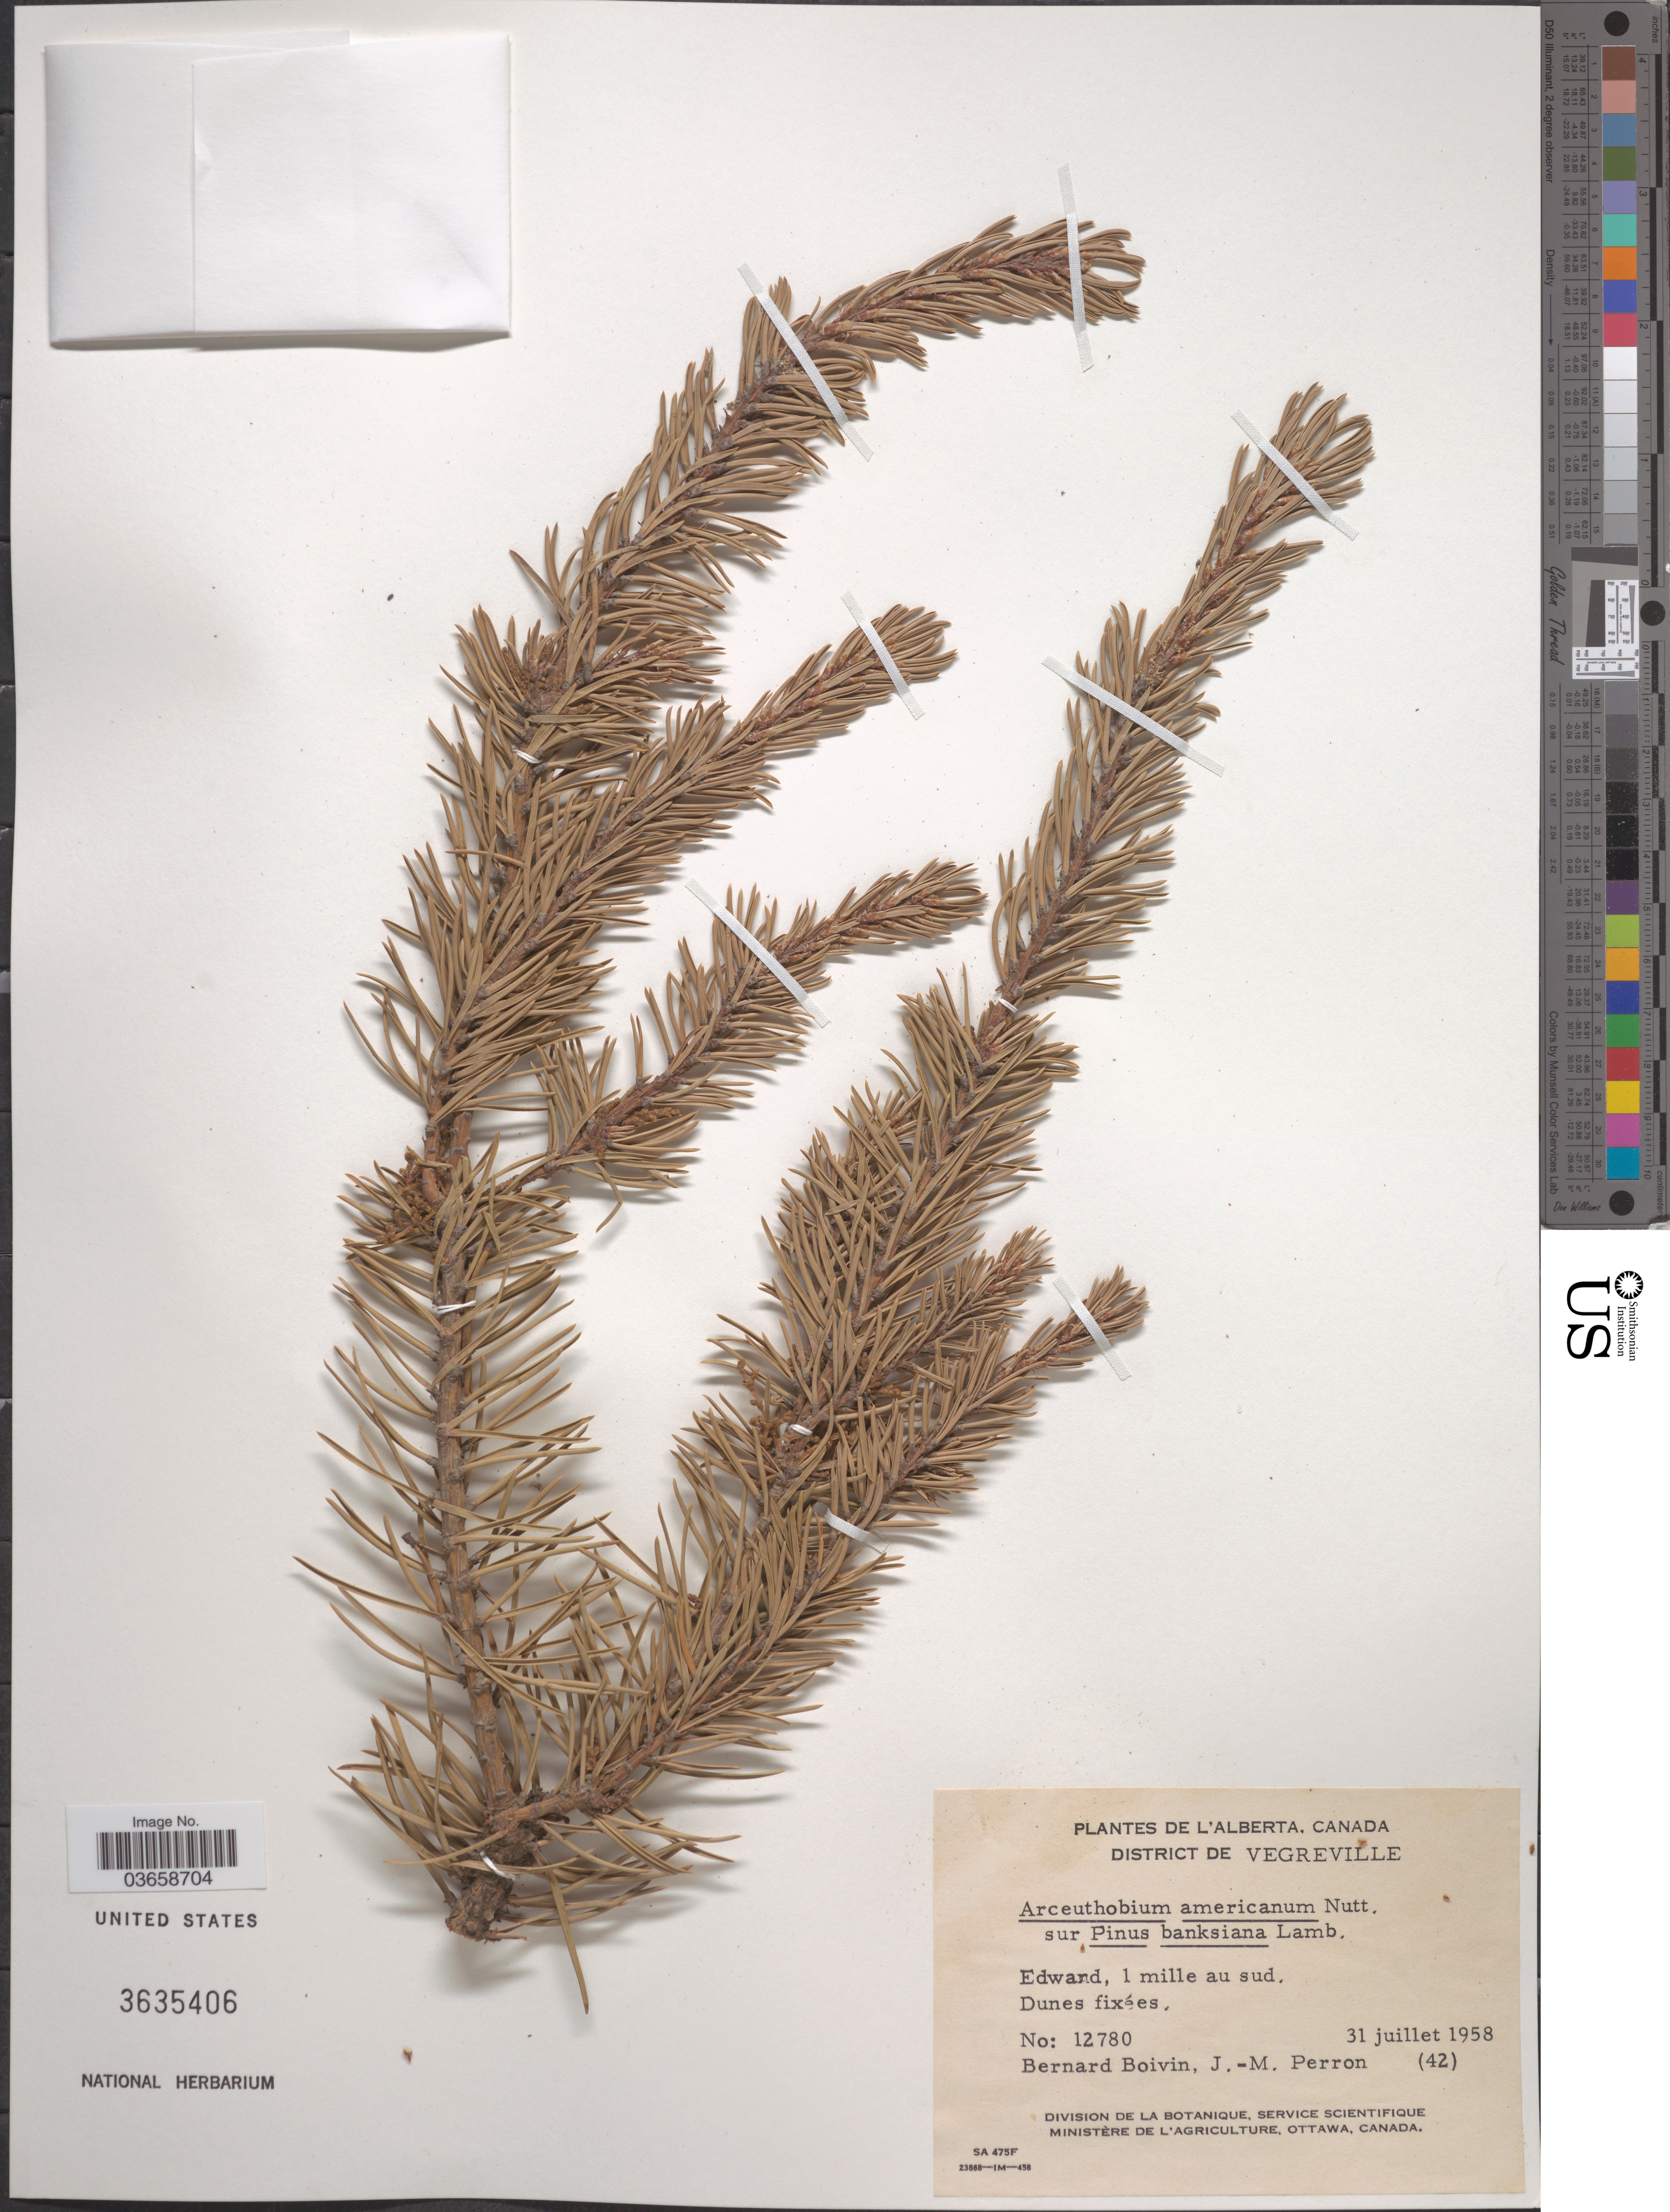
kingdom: Plantae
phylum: Tracheophyta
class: Magnoliopsida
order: Santalales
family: Viscaceae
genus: Arceuthobium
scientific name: Arceuthobium americanum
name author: Nutt. ex A. Gray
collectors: J. R. B. Boivin & J. Perron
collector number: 42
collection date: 1958-07-31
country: Canada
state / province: Alberta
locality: District de Vegreville. Edward, 1 mille au sud.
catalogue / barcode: US 3635406